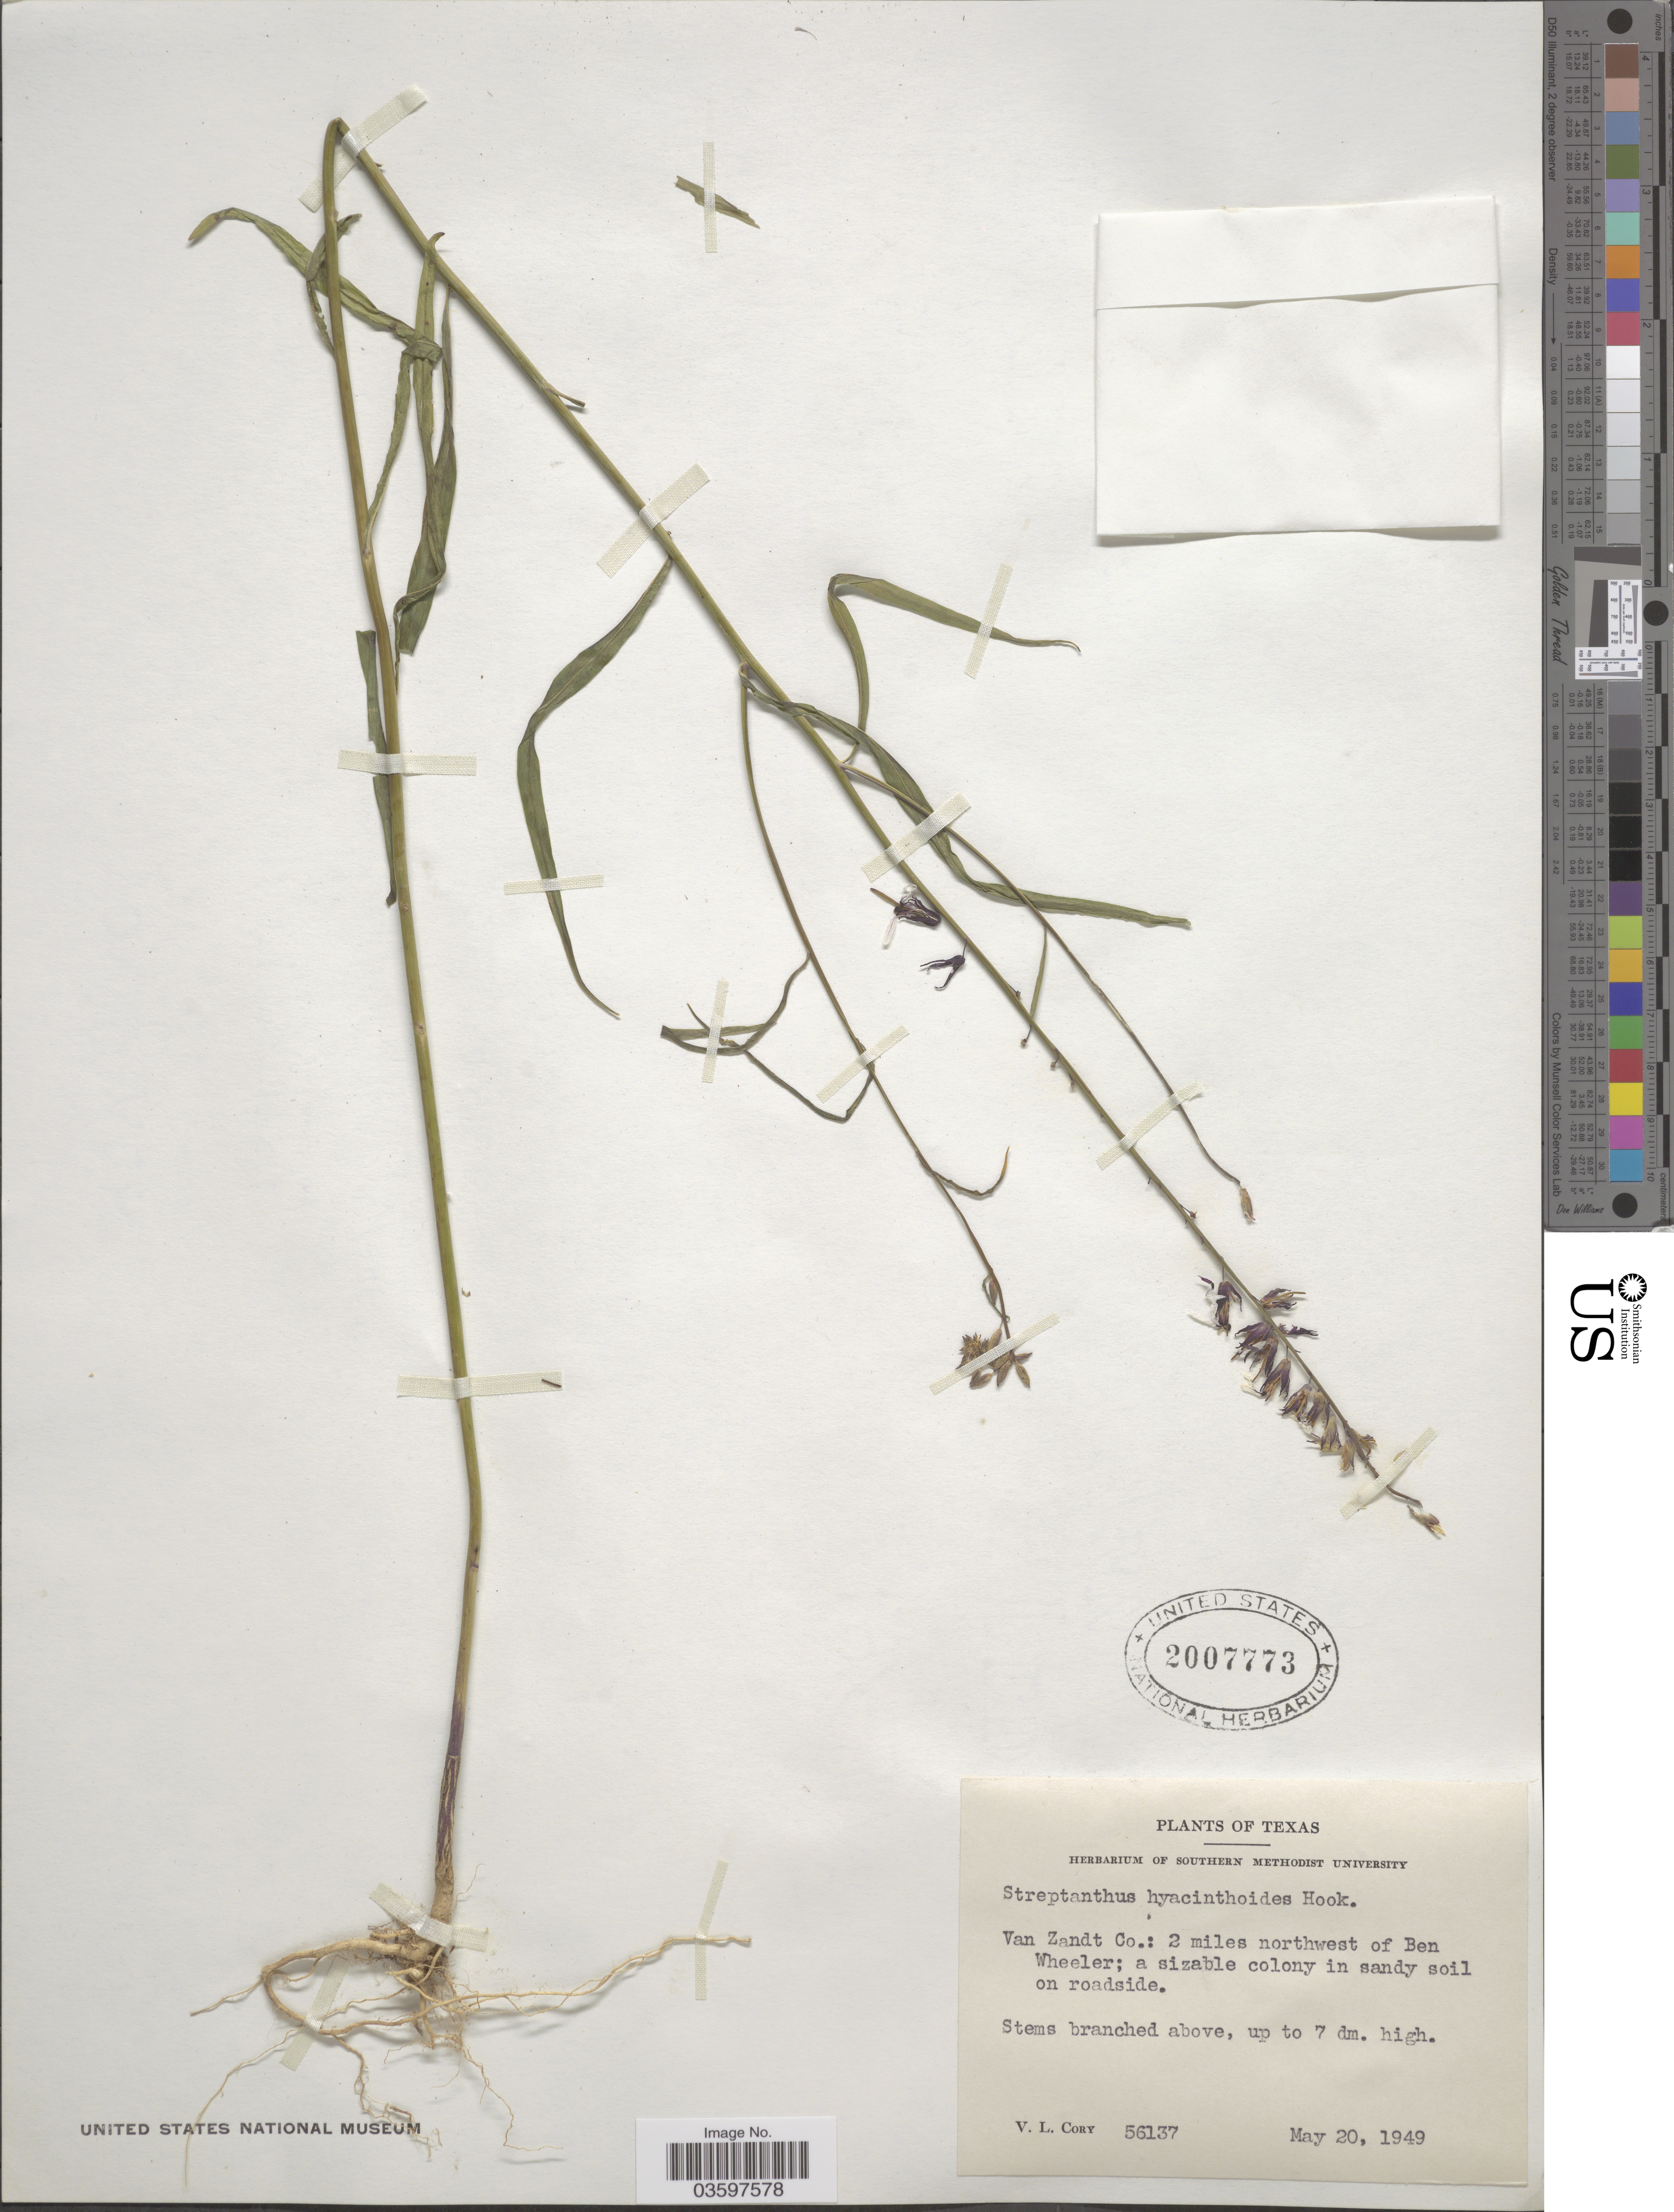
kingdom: Plantae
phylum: Tracheophyta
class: Magnoliopsida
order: Brassicales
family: Brassicaceae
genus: Streptanthus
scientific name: Streptanthus hyacinthoides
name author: Hook.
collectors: V. Cory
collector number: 56137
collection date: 1949-05-20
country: United States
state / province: Texas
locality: Van Zandt Co.: 2 miles northwest of Ben Wheeler; a sizable colony in sandy soil on roadside.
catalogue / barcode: US 2007773